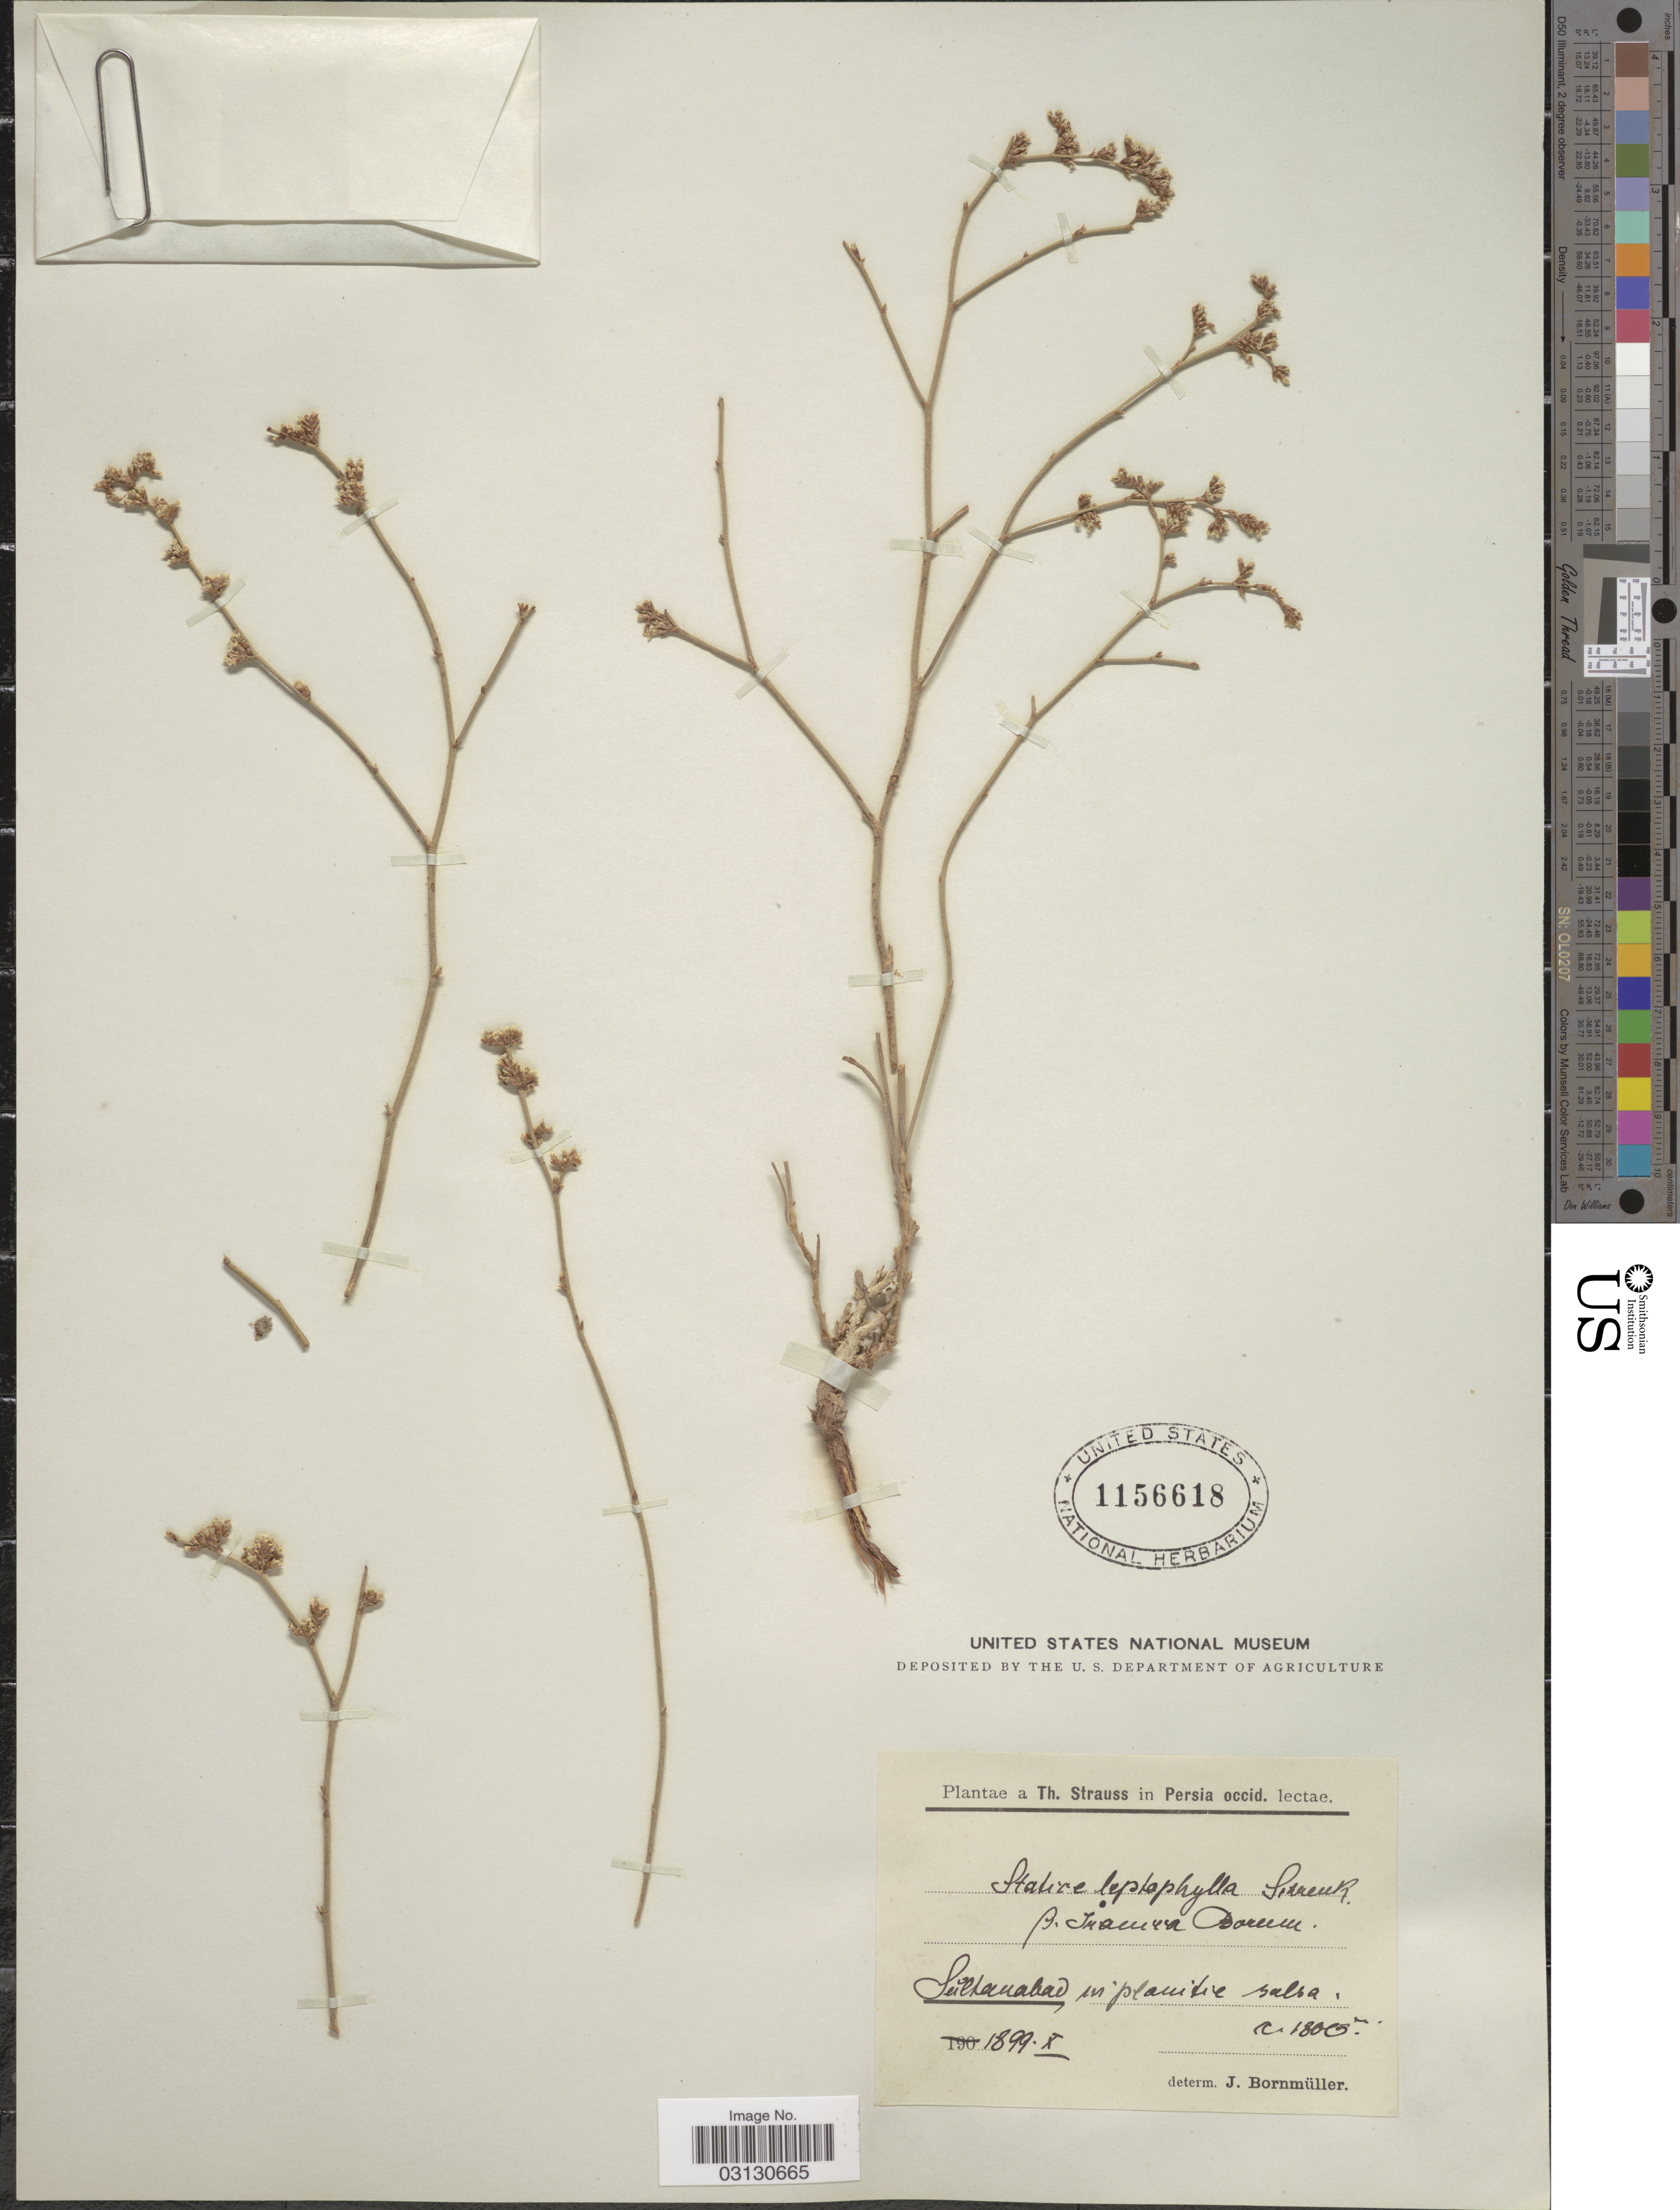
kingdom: Plantae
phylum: Tracheophyta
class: Magnoliopsida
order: Caryophyllales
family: Plumbaginaceae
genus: Limonium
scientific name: Limonium leptophyllum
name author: Kuntze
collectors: T. Strauss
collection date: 1899-10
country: Iran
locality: Persia occid, Sultanabad, in planitive [interpreted] salsa.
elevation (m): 1800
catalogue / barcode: US 1156618